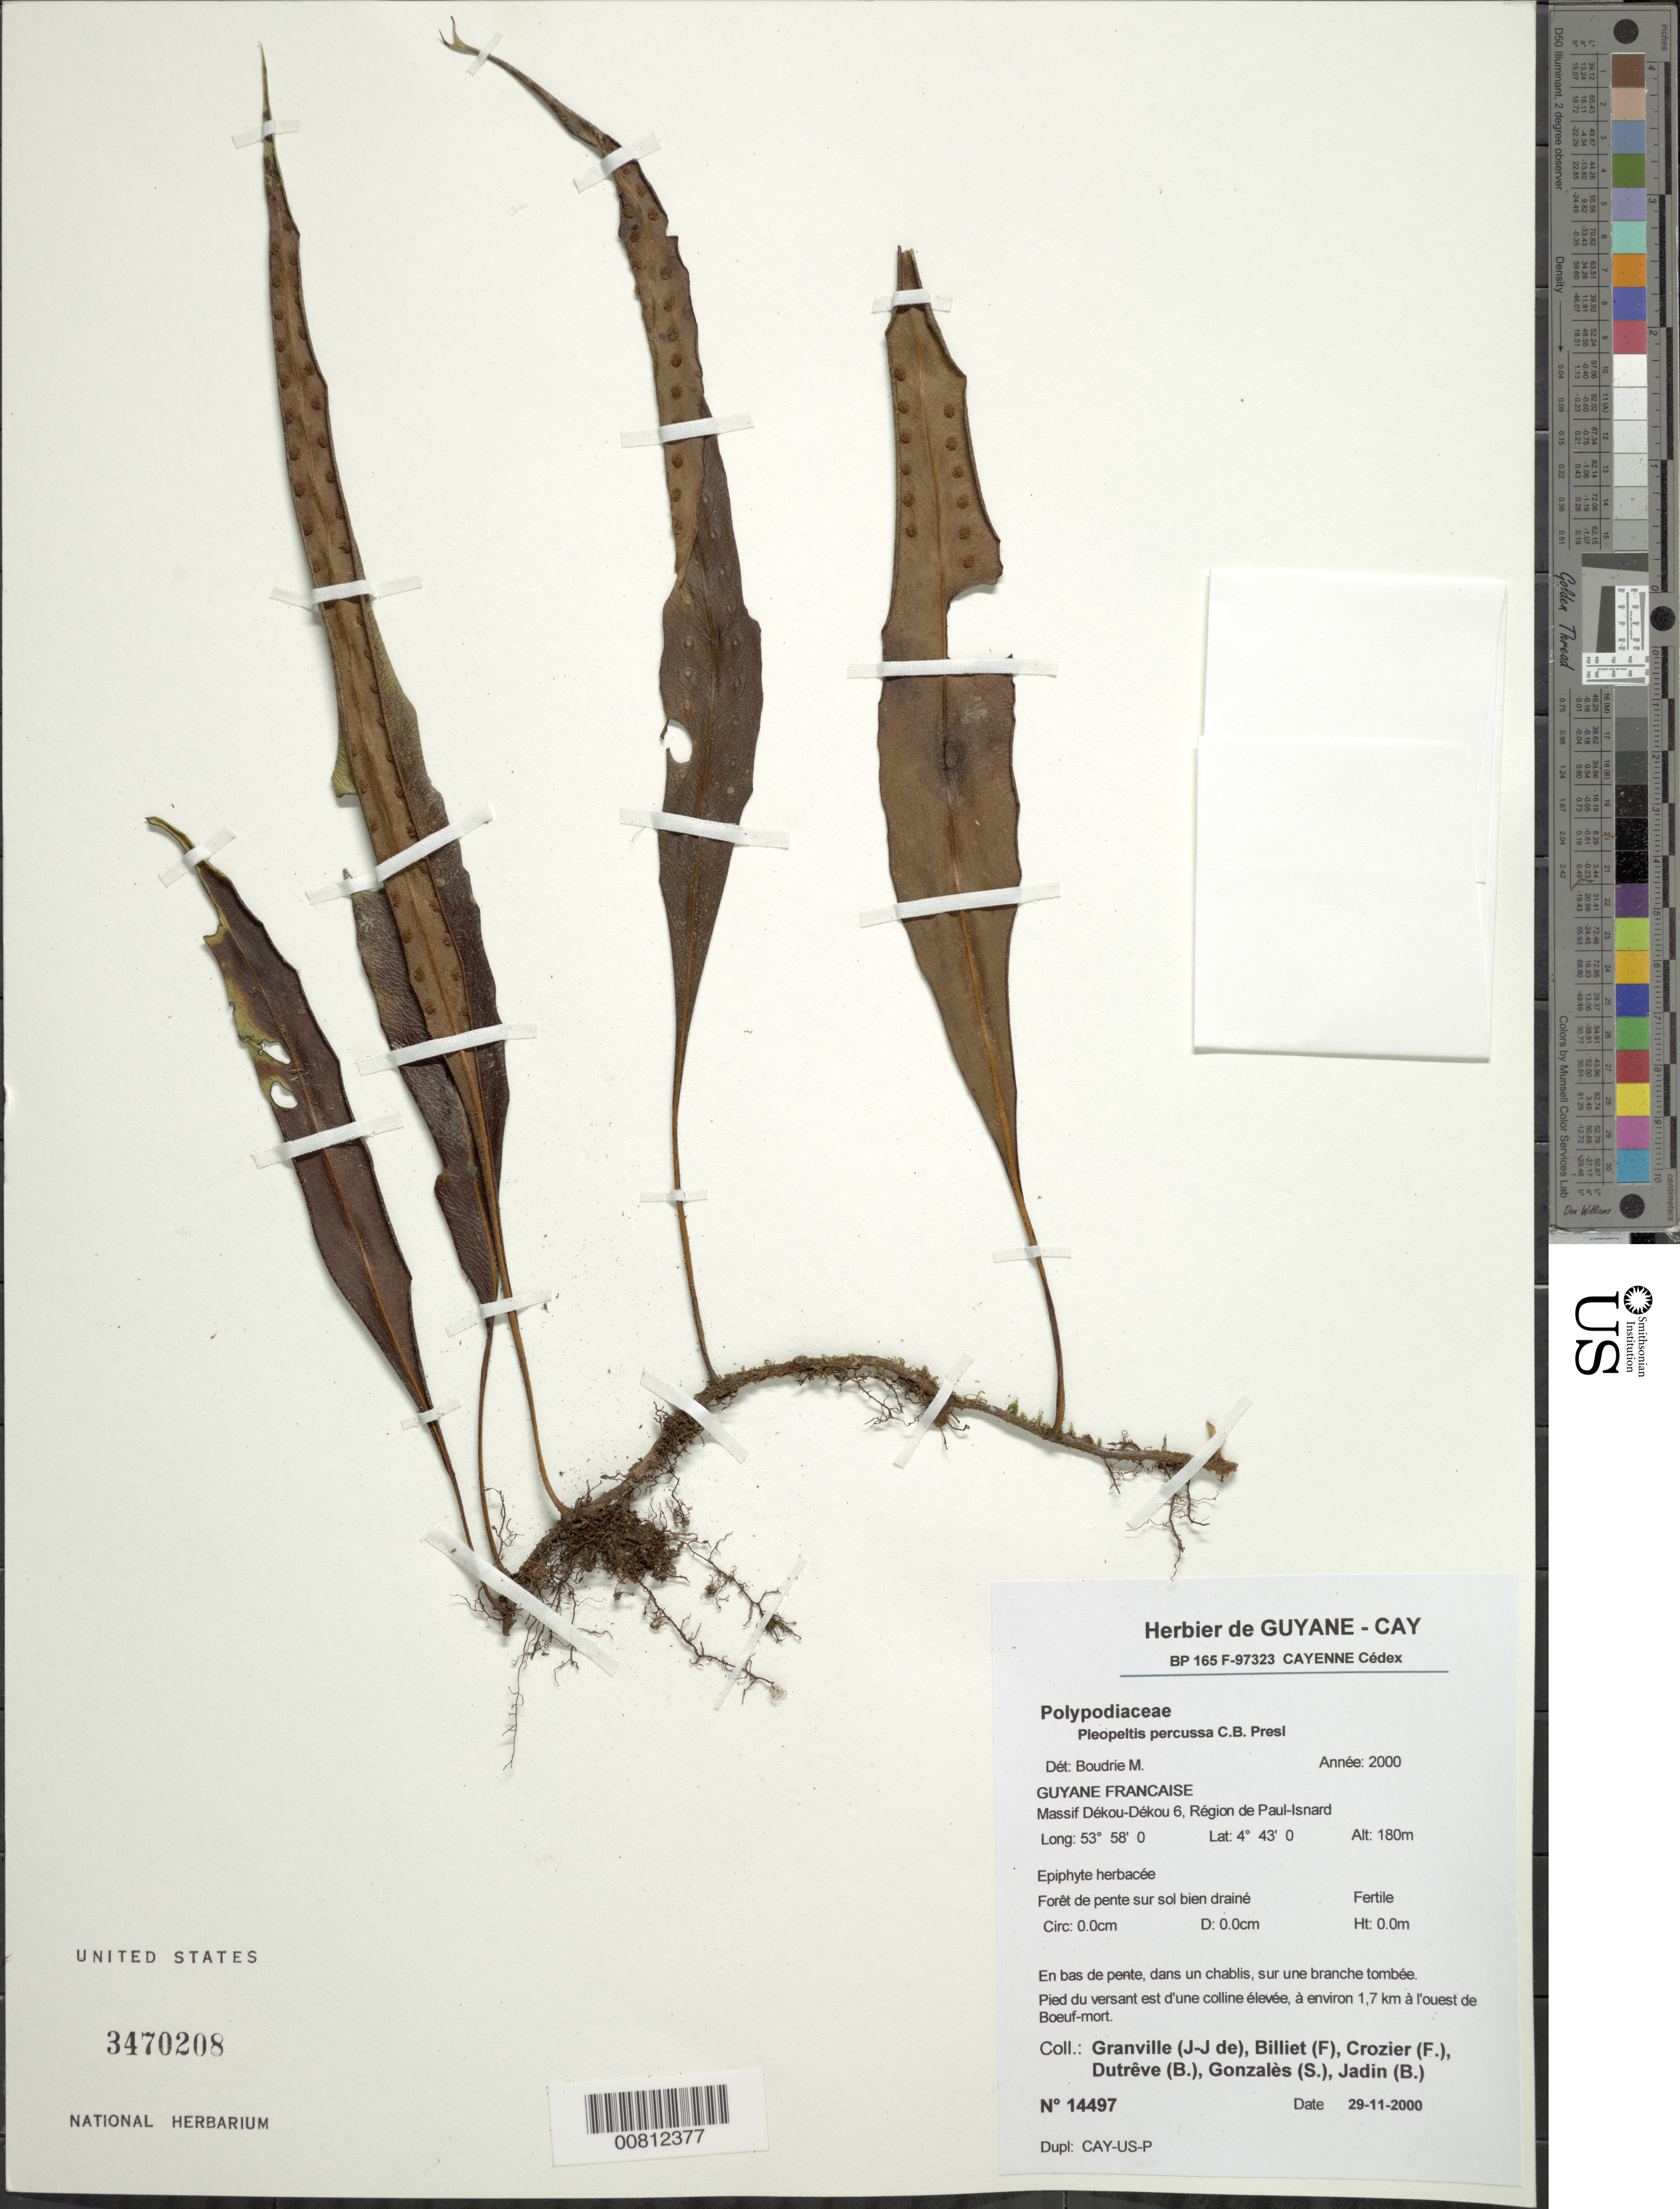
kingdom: Plantae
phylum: Tracheophyta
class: Polypodiopsida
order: Polypodiales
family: Polypodiaceae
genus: Microgramma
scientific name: Microgramma percussa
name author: (Cav.) de la Sota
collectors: J.-J. de Granville, F. Billiet, F. Crozier, B. Dutrêve, S. Gonzales & B. Jadin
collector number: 14497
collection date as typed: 29-Nov-00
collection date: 2000-11-29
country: French Guiana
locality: Massif Dékou-Dékou 5, région de Paul-Isnard; 1.7 km l'ouest de Boeuf-Mort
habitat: Forêt de pente sure sol bien draine; en bas de pente dans un chablis, sur une branche tombee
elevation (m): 180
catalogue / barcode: US 3470208